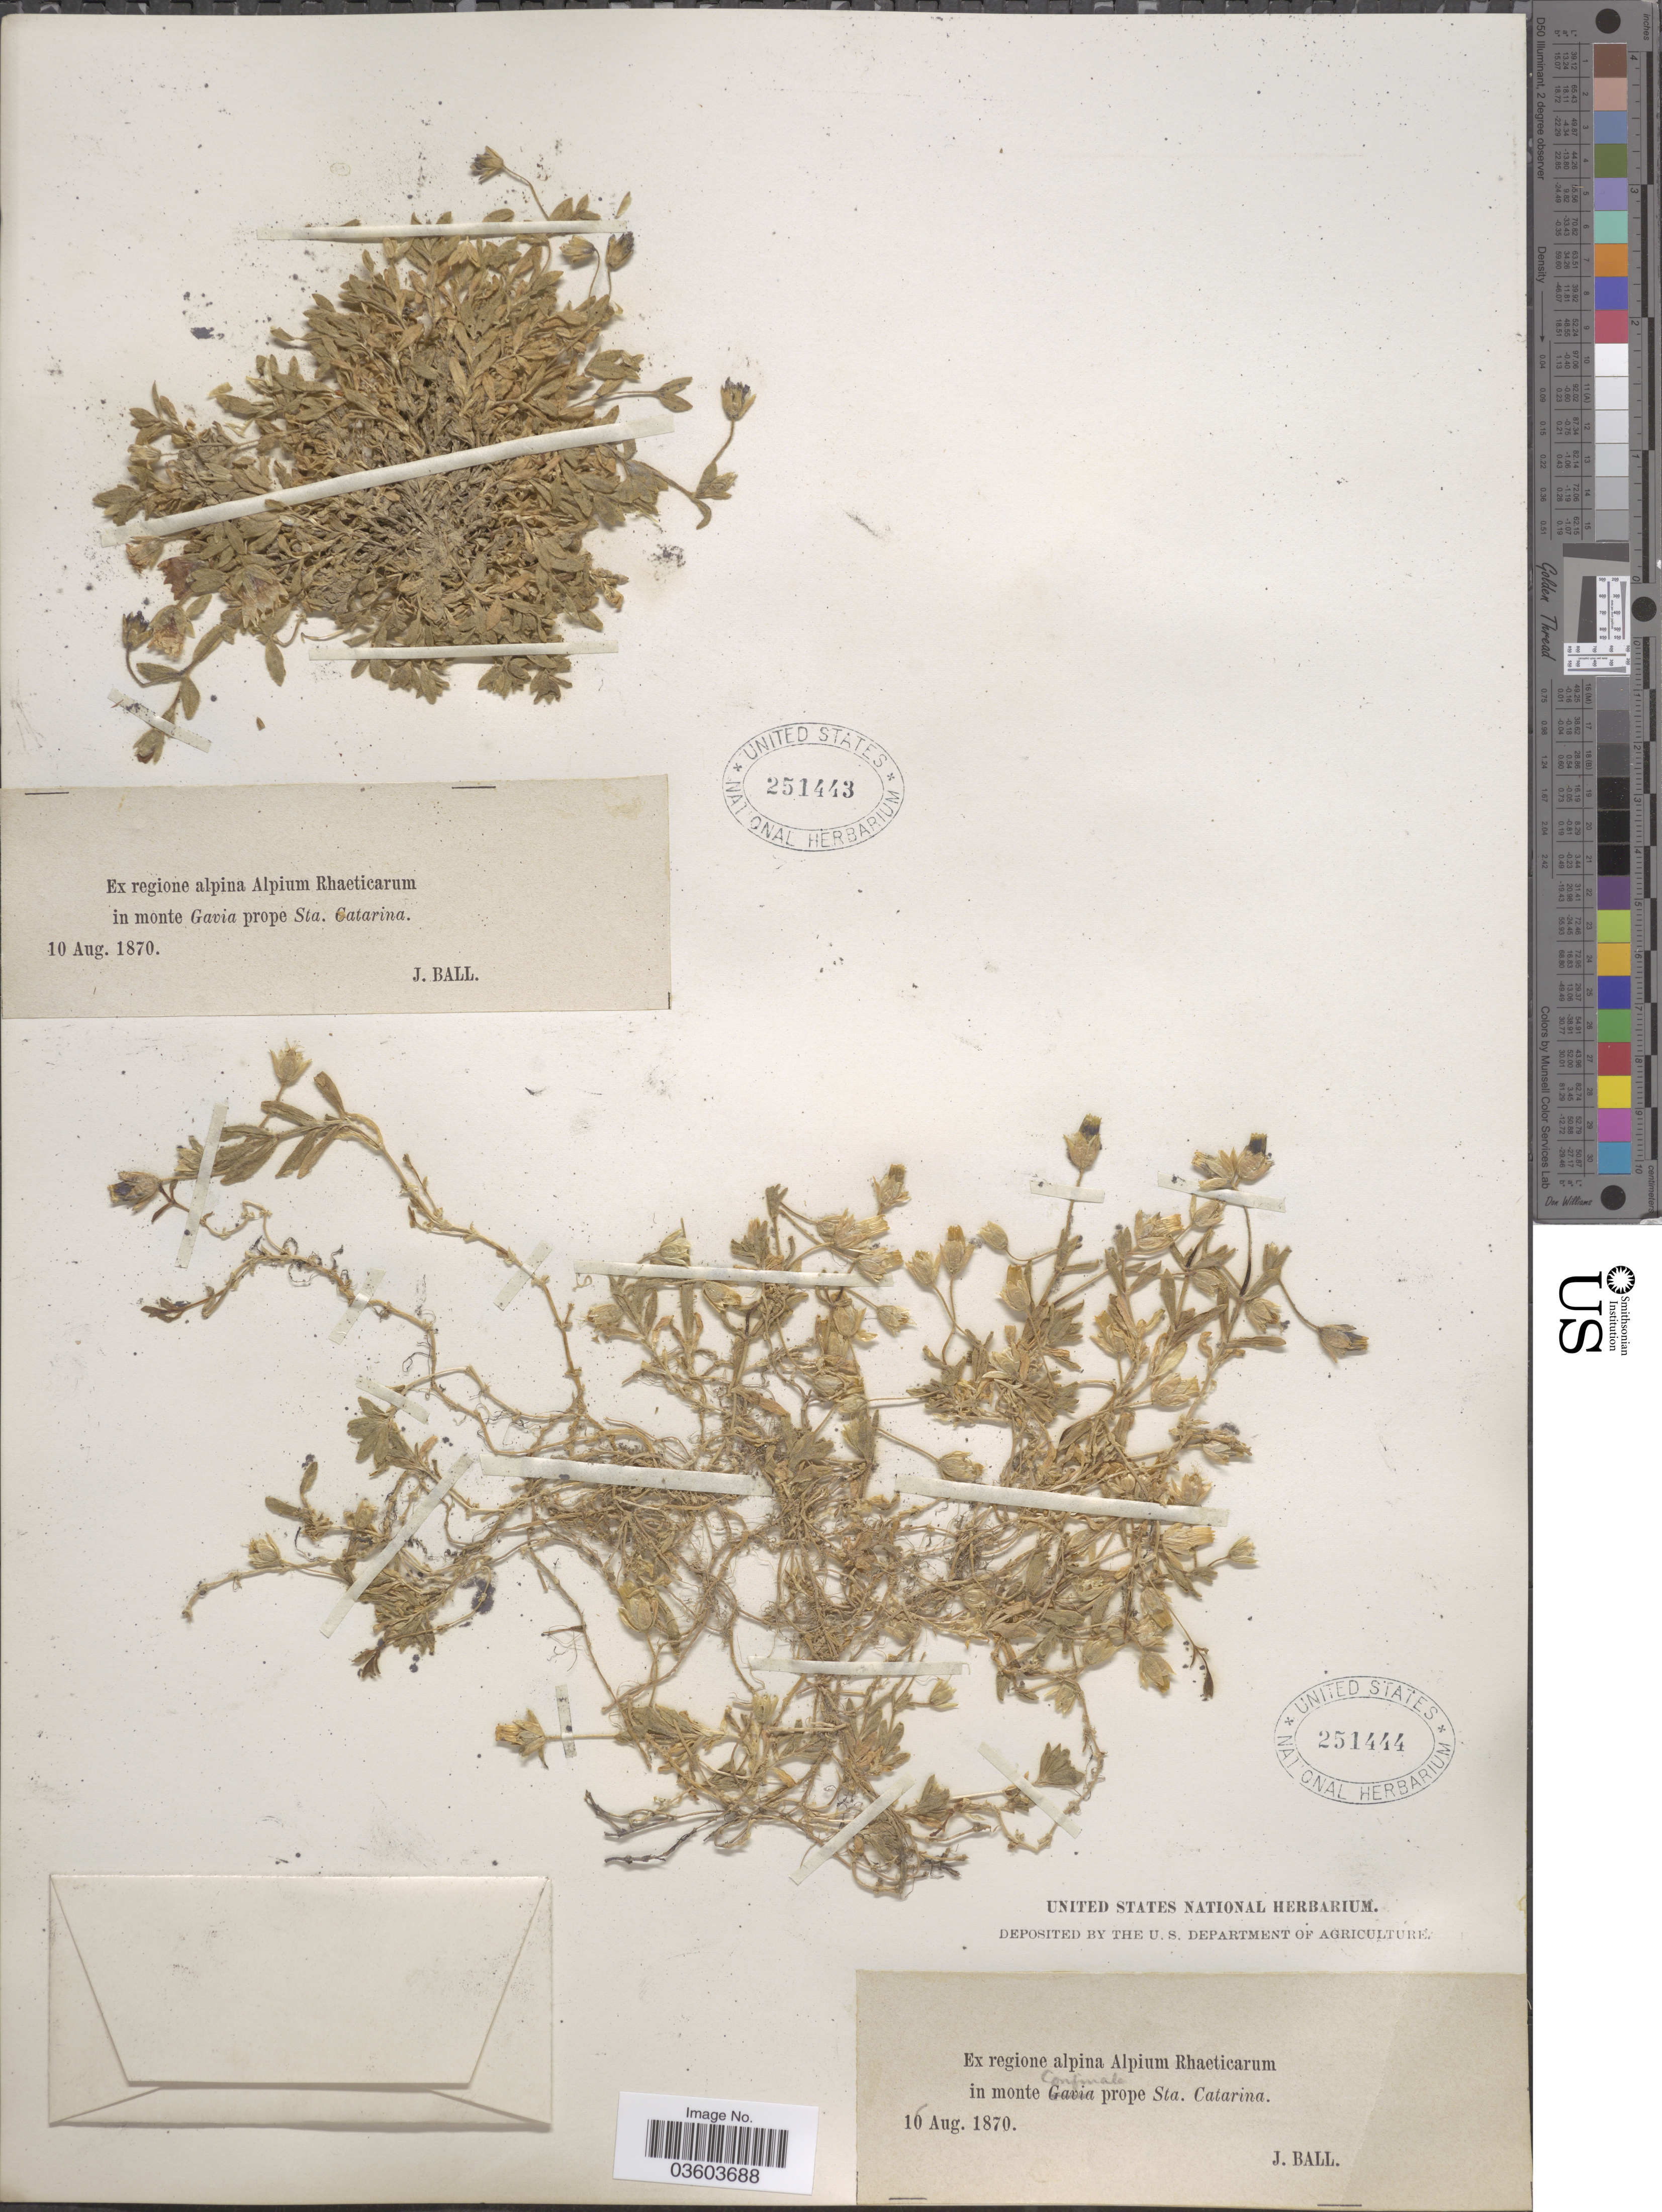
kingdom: Plantae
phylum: Tracheophyta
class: Magnoliopsida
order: Caryophyllales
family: Caryophyllaceae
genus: Cerastium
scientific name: Cerastium sp.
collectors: J. Ball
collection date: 1870-08-10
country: Italy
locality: Ex regione alpina Alpium Rhaeticarum in monte Gavia prope Sta. Catarina.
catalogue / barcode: US 251443